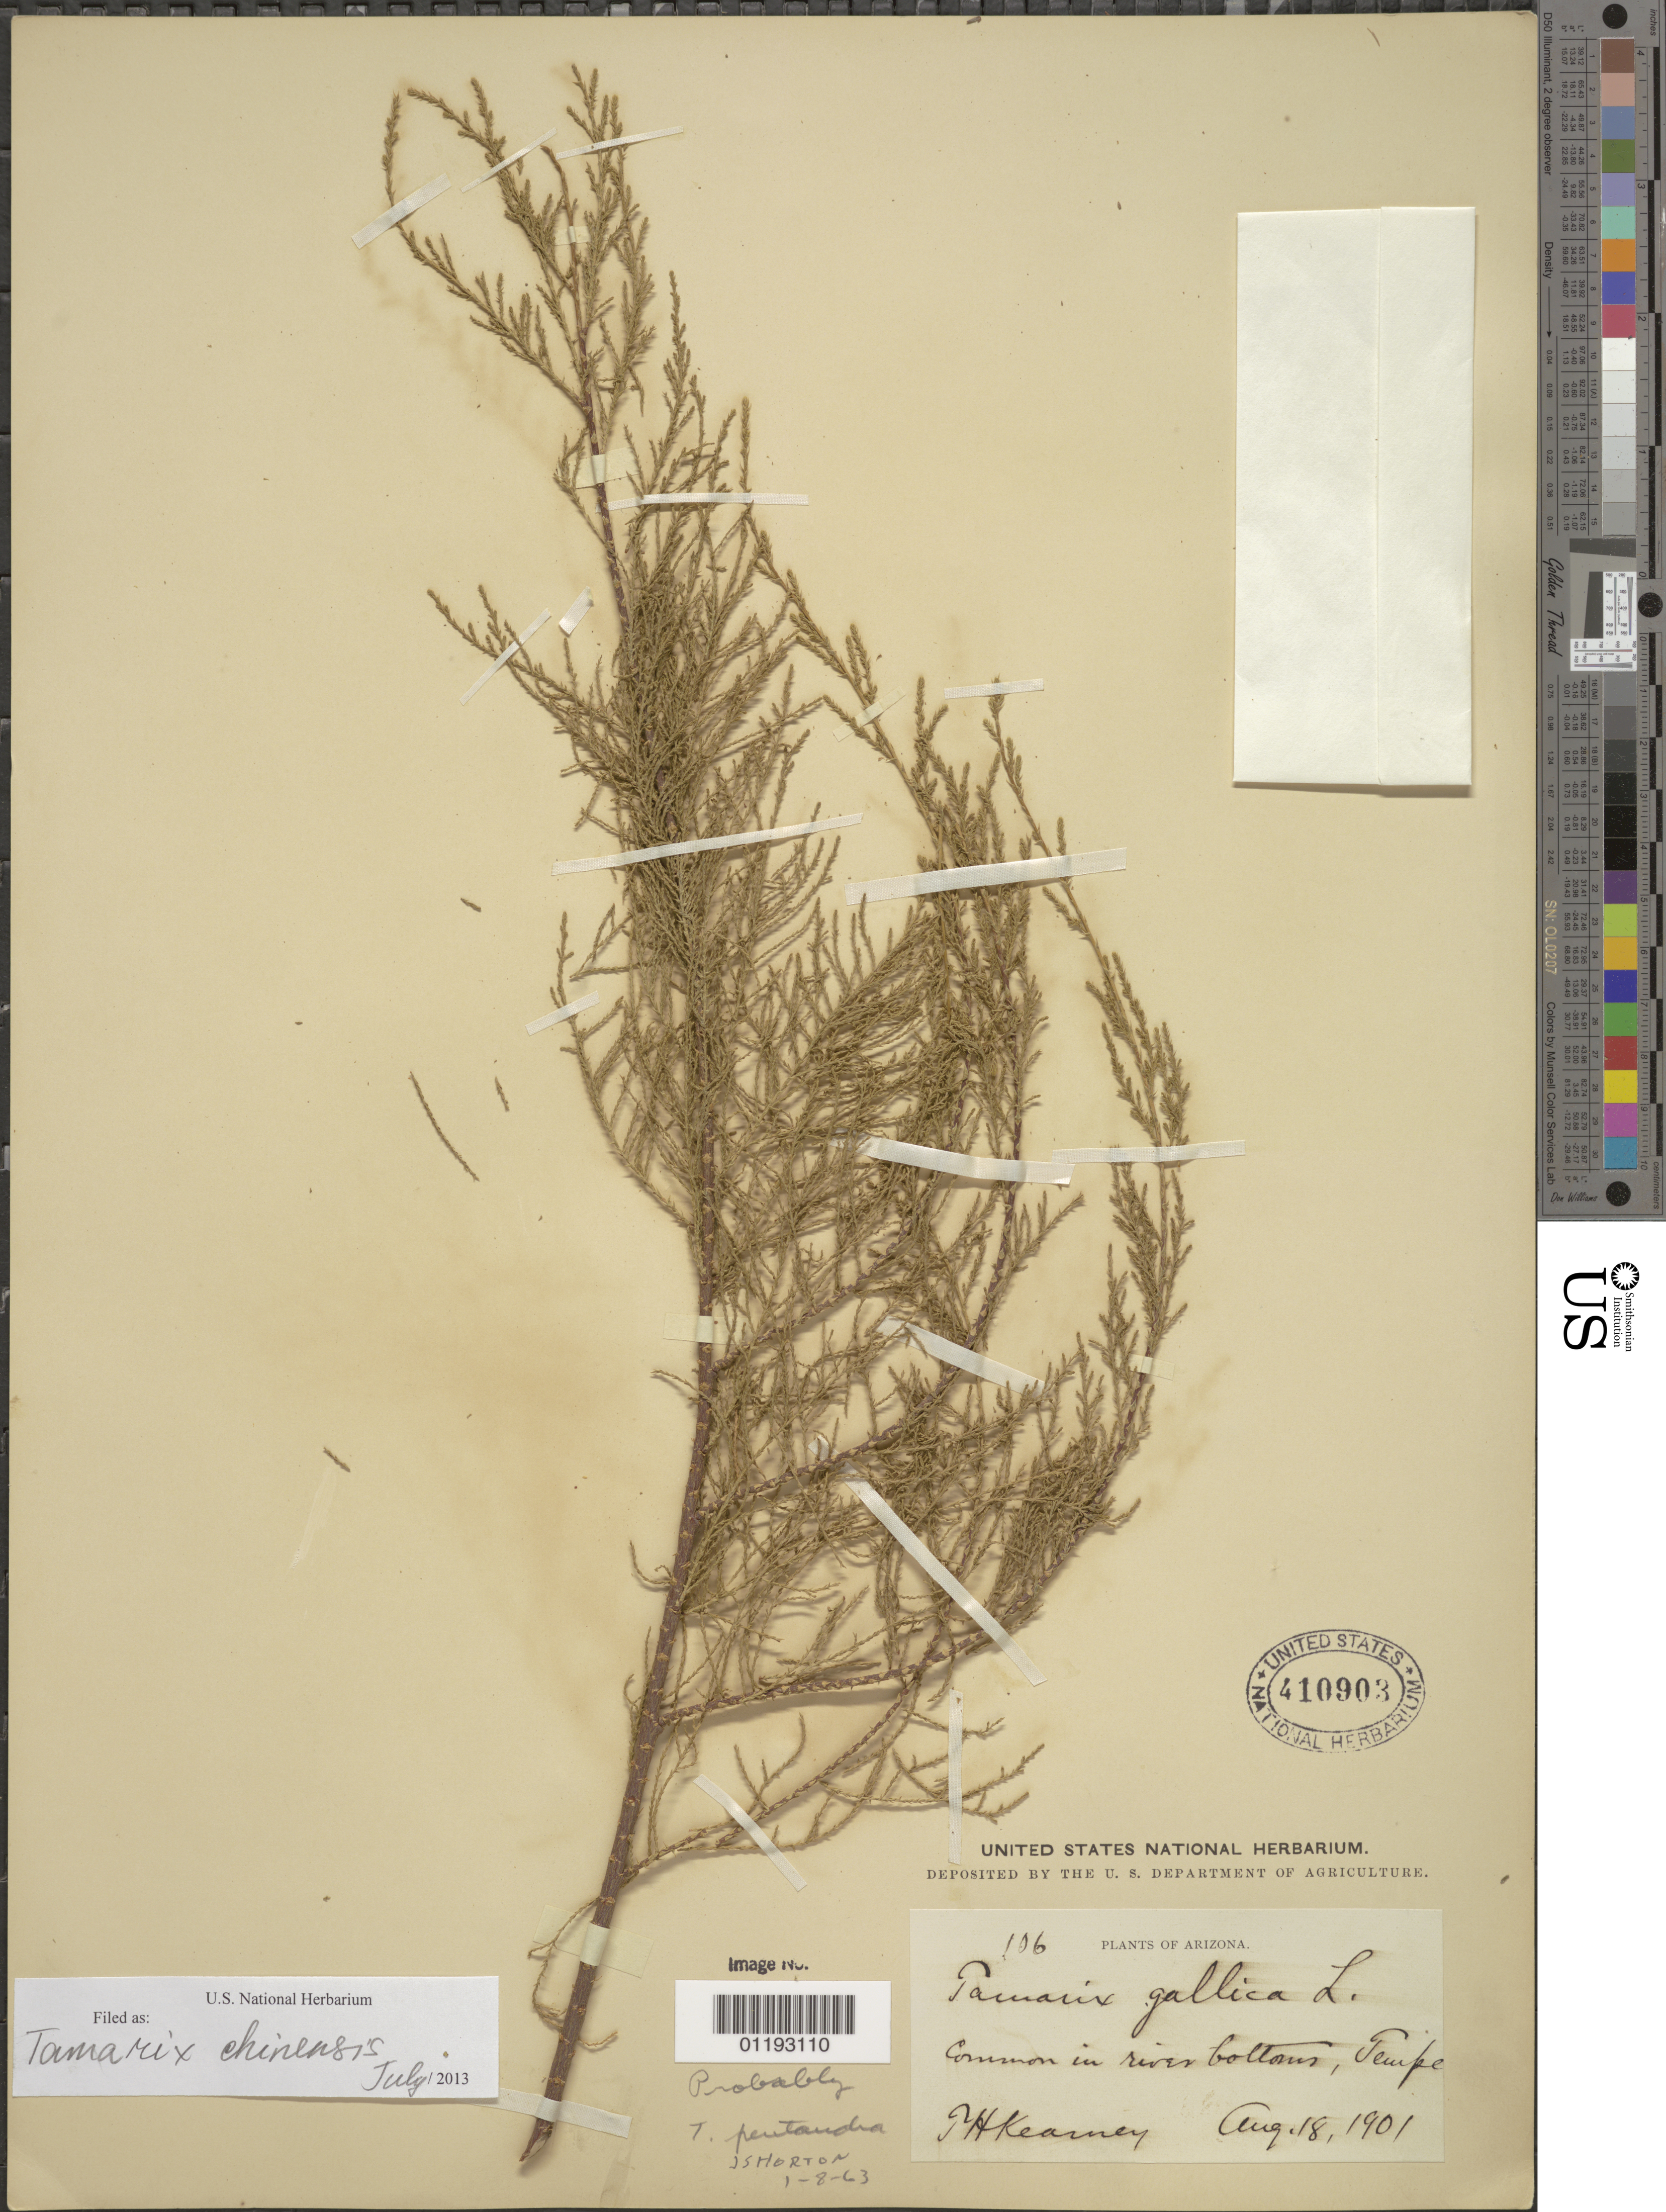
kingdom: Plantae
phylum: Tracheophyta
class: Magnoliopsida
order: Caryophyllales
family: Tamaricaceae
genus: Tamarix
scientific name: Tamarix chinensis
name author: Lour.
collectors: T. H. Kearney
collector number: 106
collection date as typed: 18 Aug 1901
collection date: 1901-08-18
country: United States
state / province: Arizona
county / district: Maricopa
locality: Tempe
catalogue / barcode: US 410903